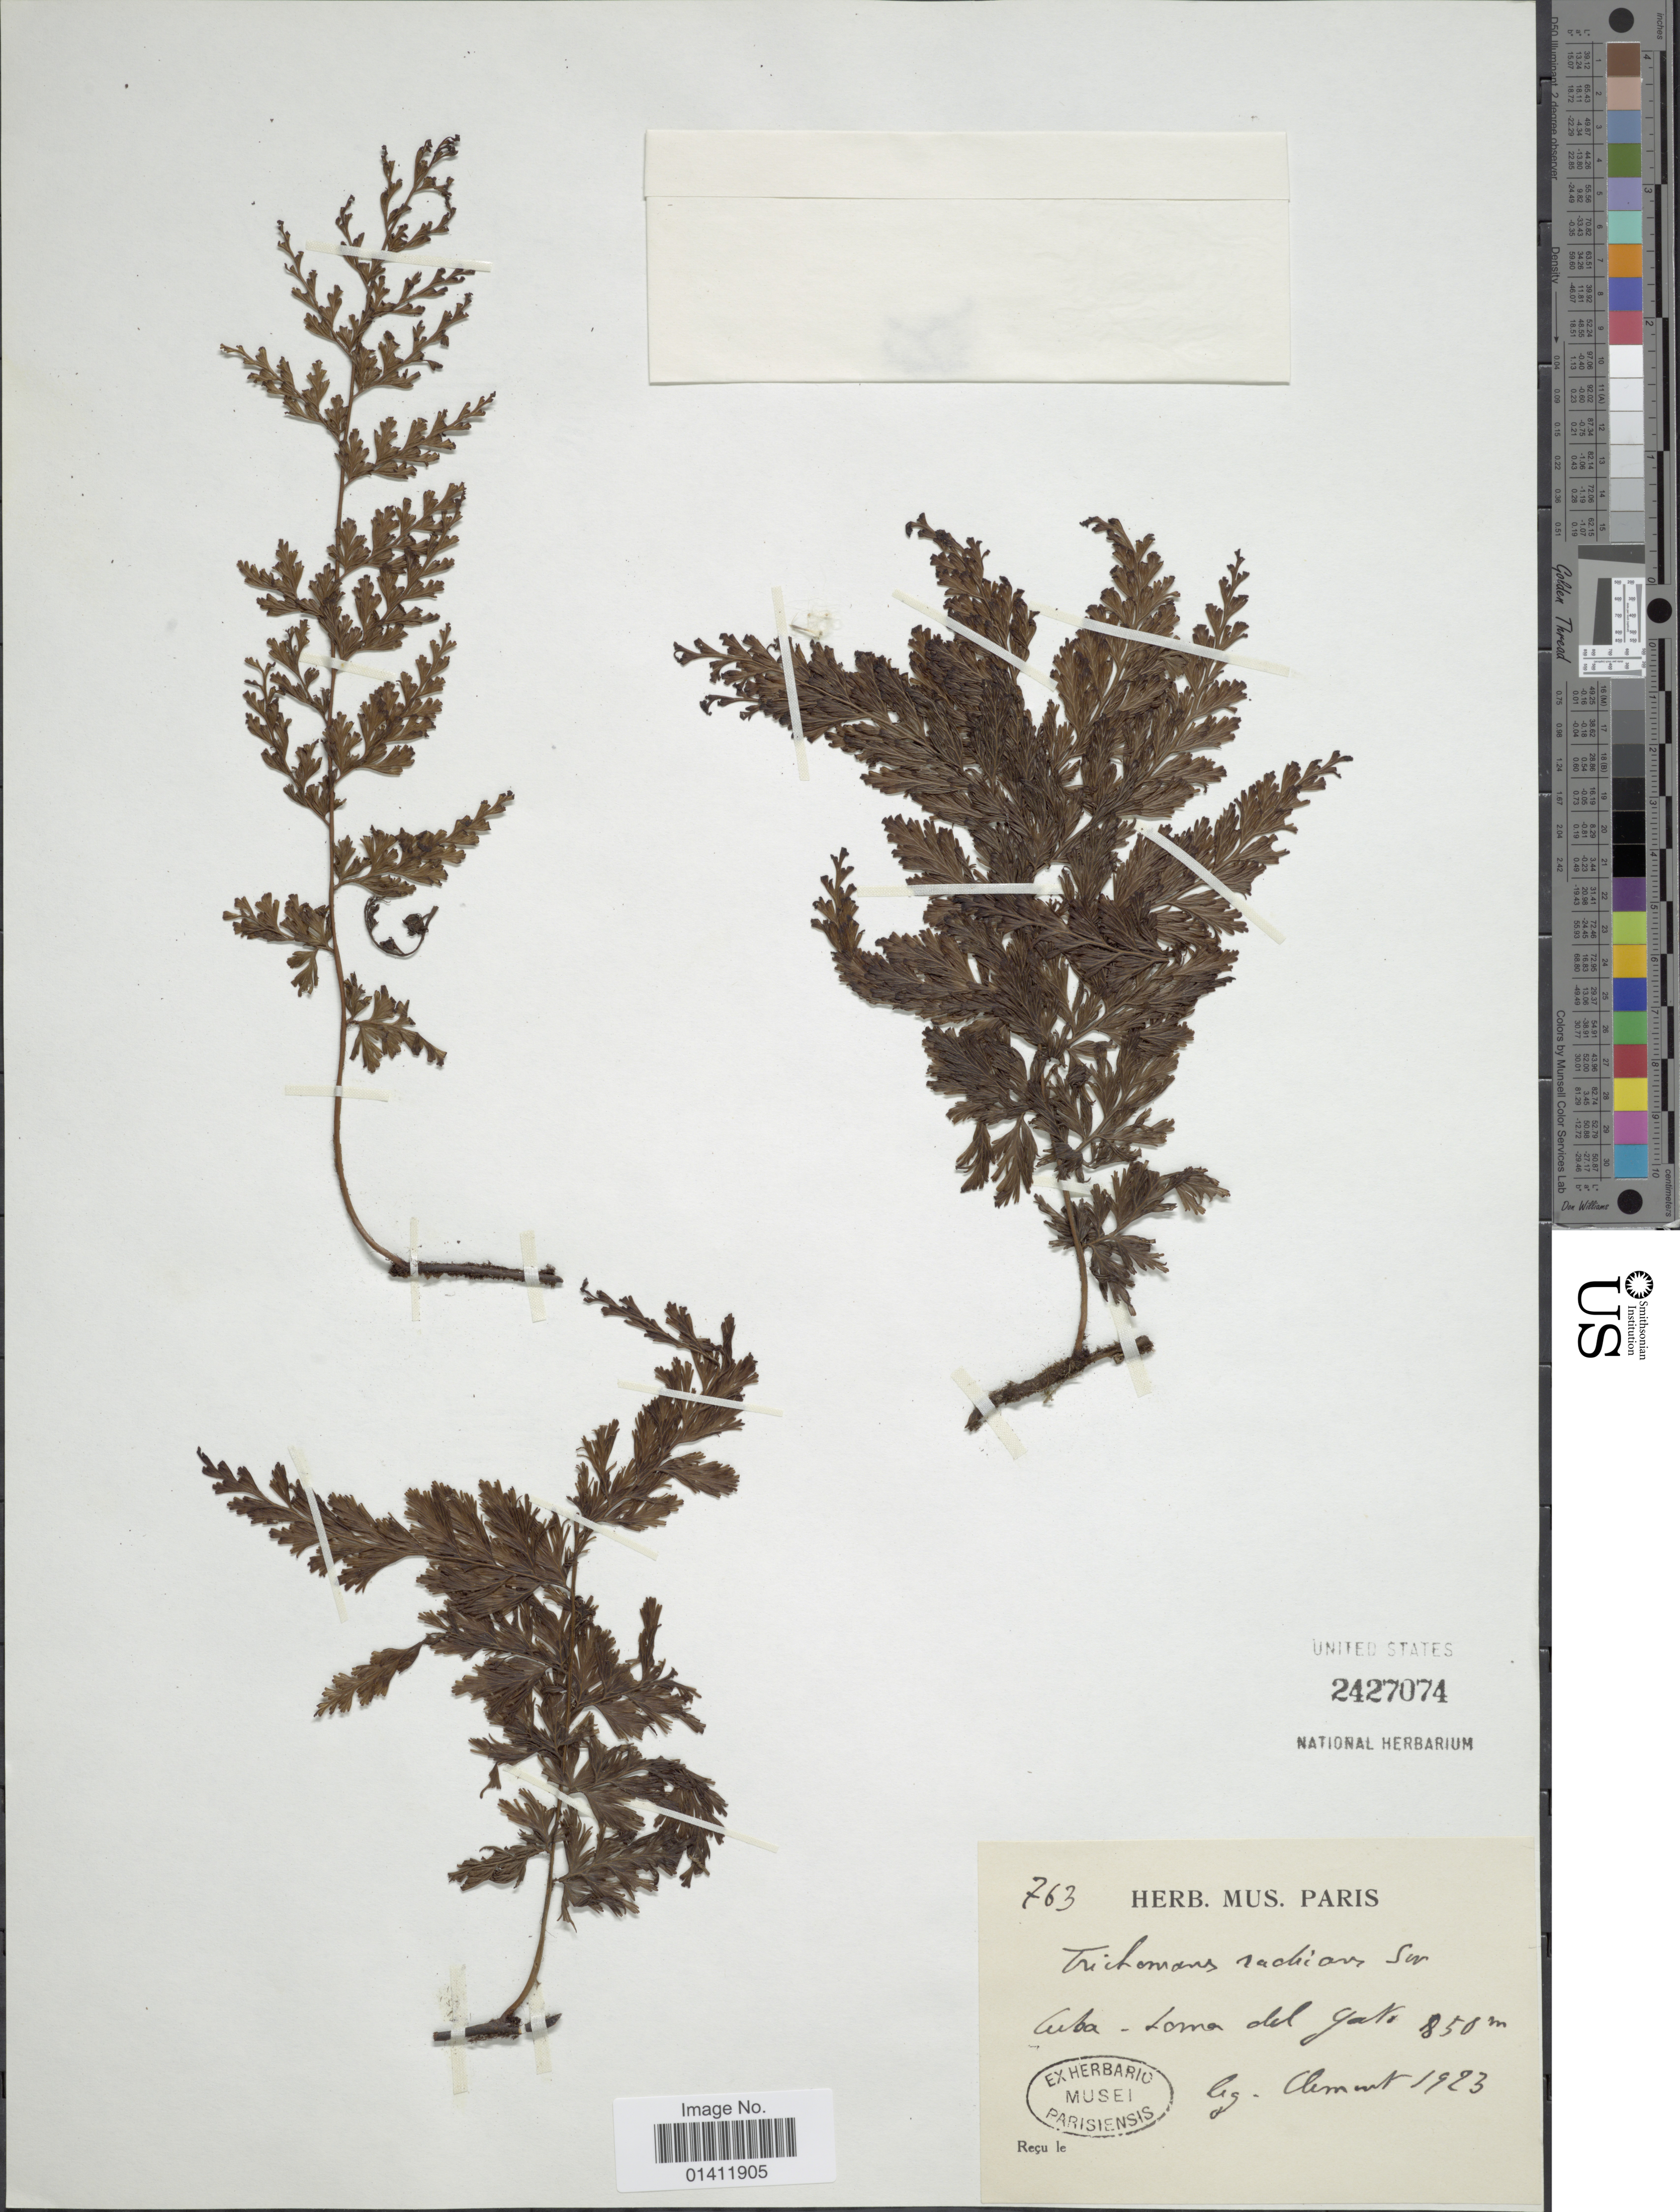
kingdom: Plantae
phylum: Tracheophyta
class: Polypodiopsida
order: Hymenophyllales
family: Hymenophyllaceae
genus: Vandenboschia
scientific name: Vandenboschia radicans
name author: (Sw.) Copel.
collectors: -. Clement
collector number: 763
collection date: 1923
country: Cuba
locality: Loma del Gato.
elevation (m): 850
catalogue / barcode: US 2427074